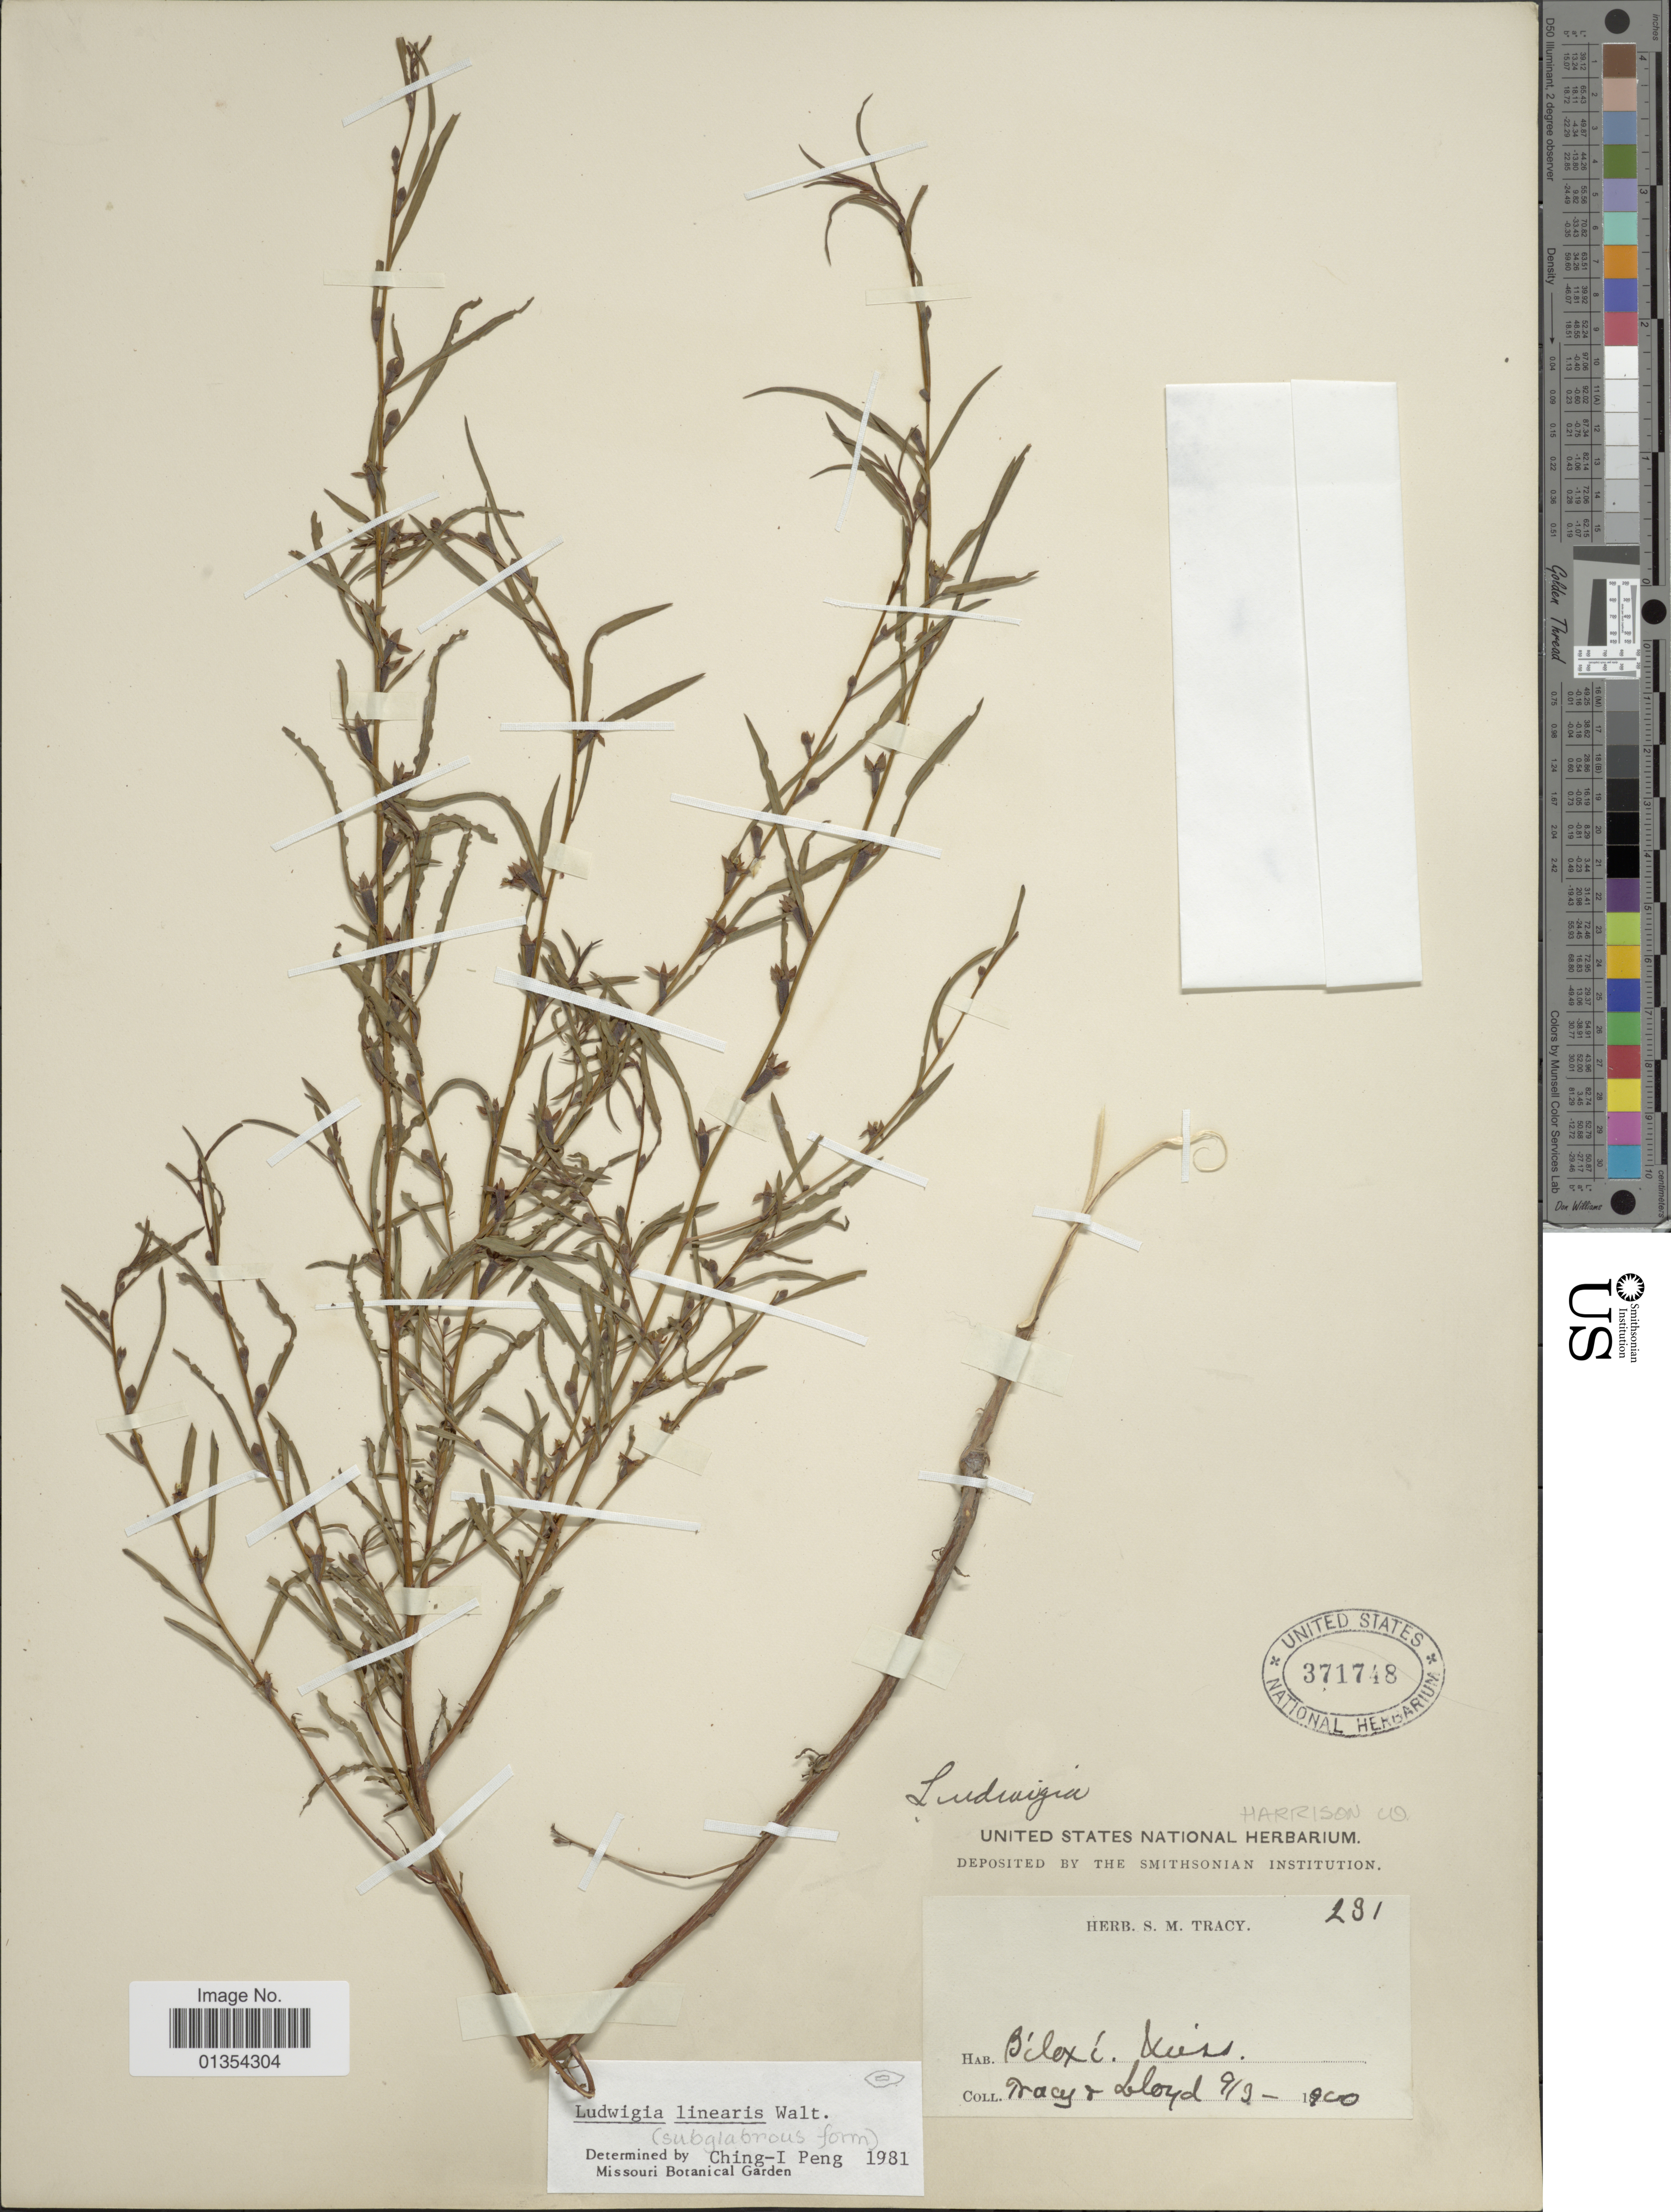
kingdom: Plantae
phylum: Tracheophyta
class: Magnoliopsida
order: Myrtales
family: Onagraceae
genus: Ludwigia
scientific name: Ludwigia linearis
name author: Walter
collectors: S. M. Tracy & -- Lloyd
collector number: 231*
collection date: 1900-03-09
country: United States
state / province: Mississippi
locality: Harrison Co. Biloxi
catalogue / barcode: US 371748